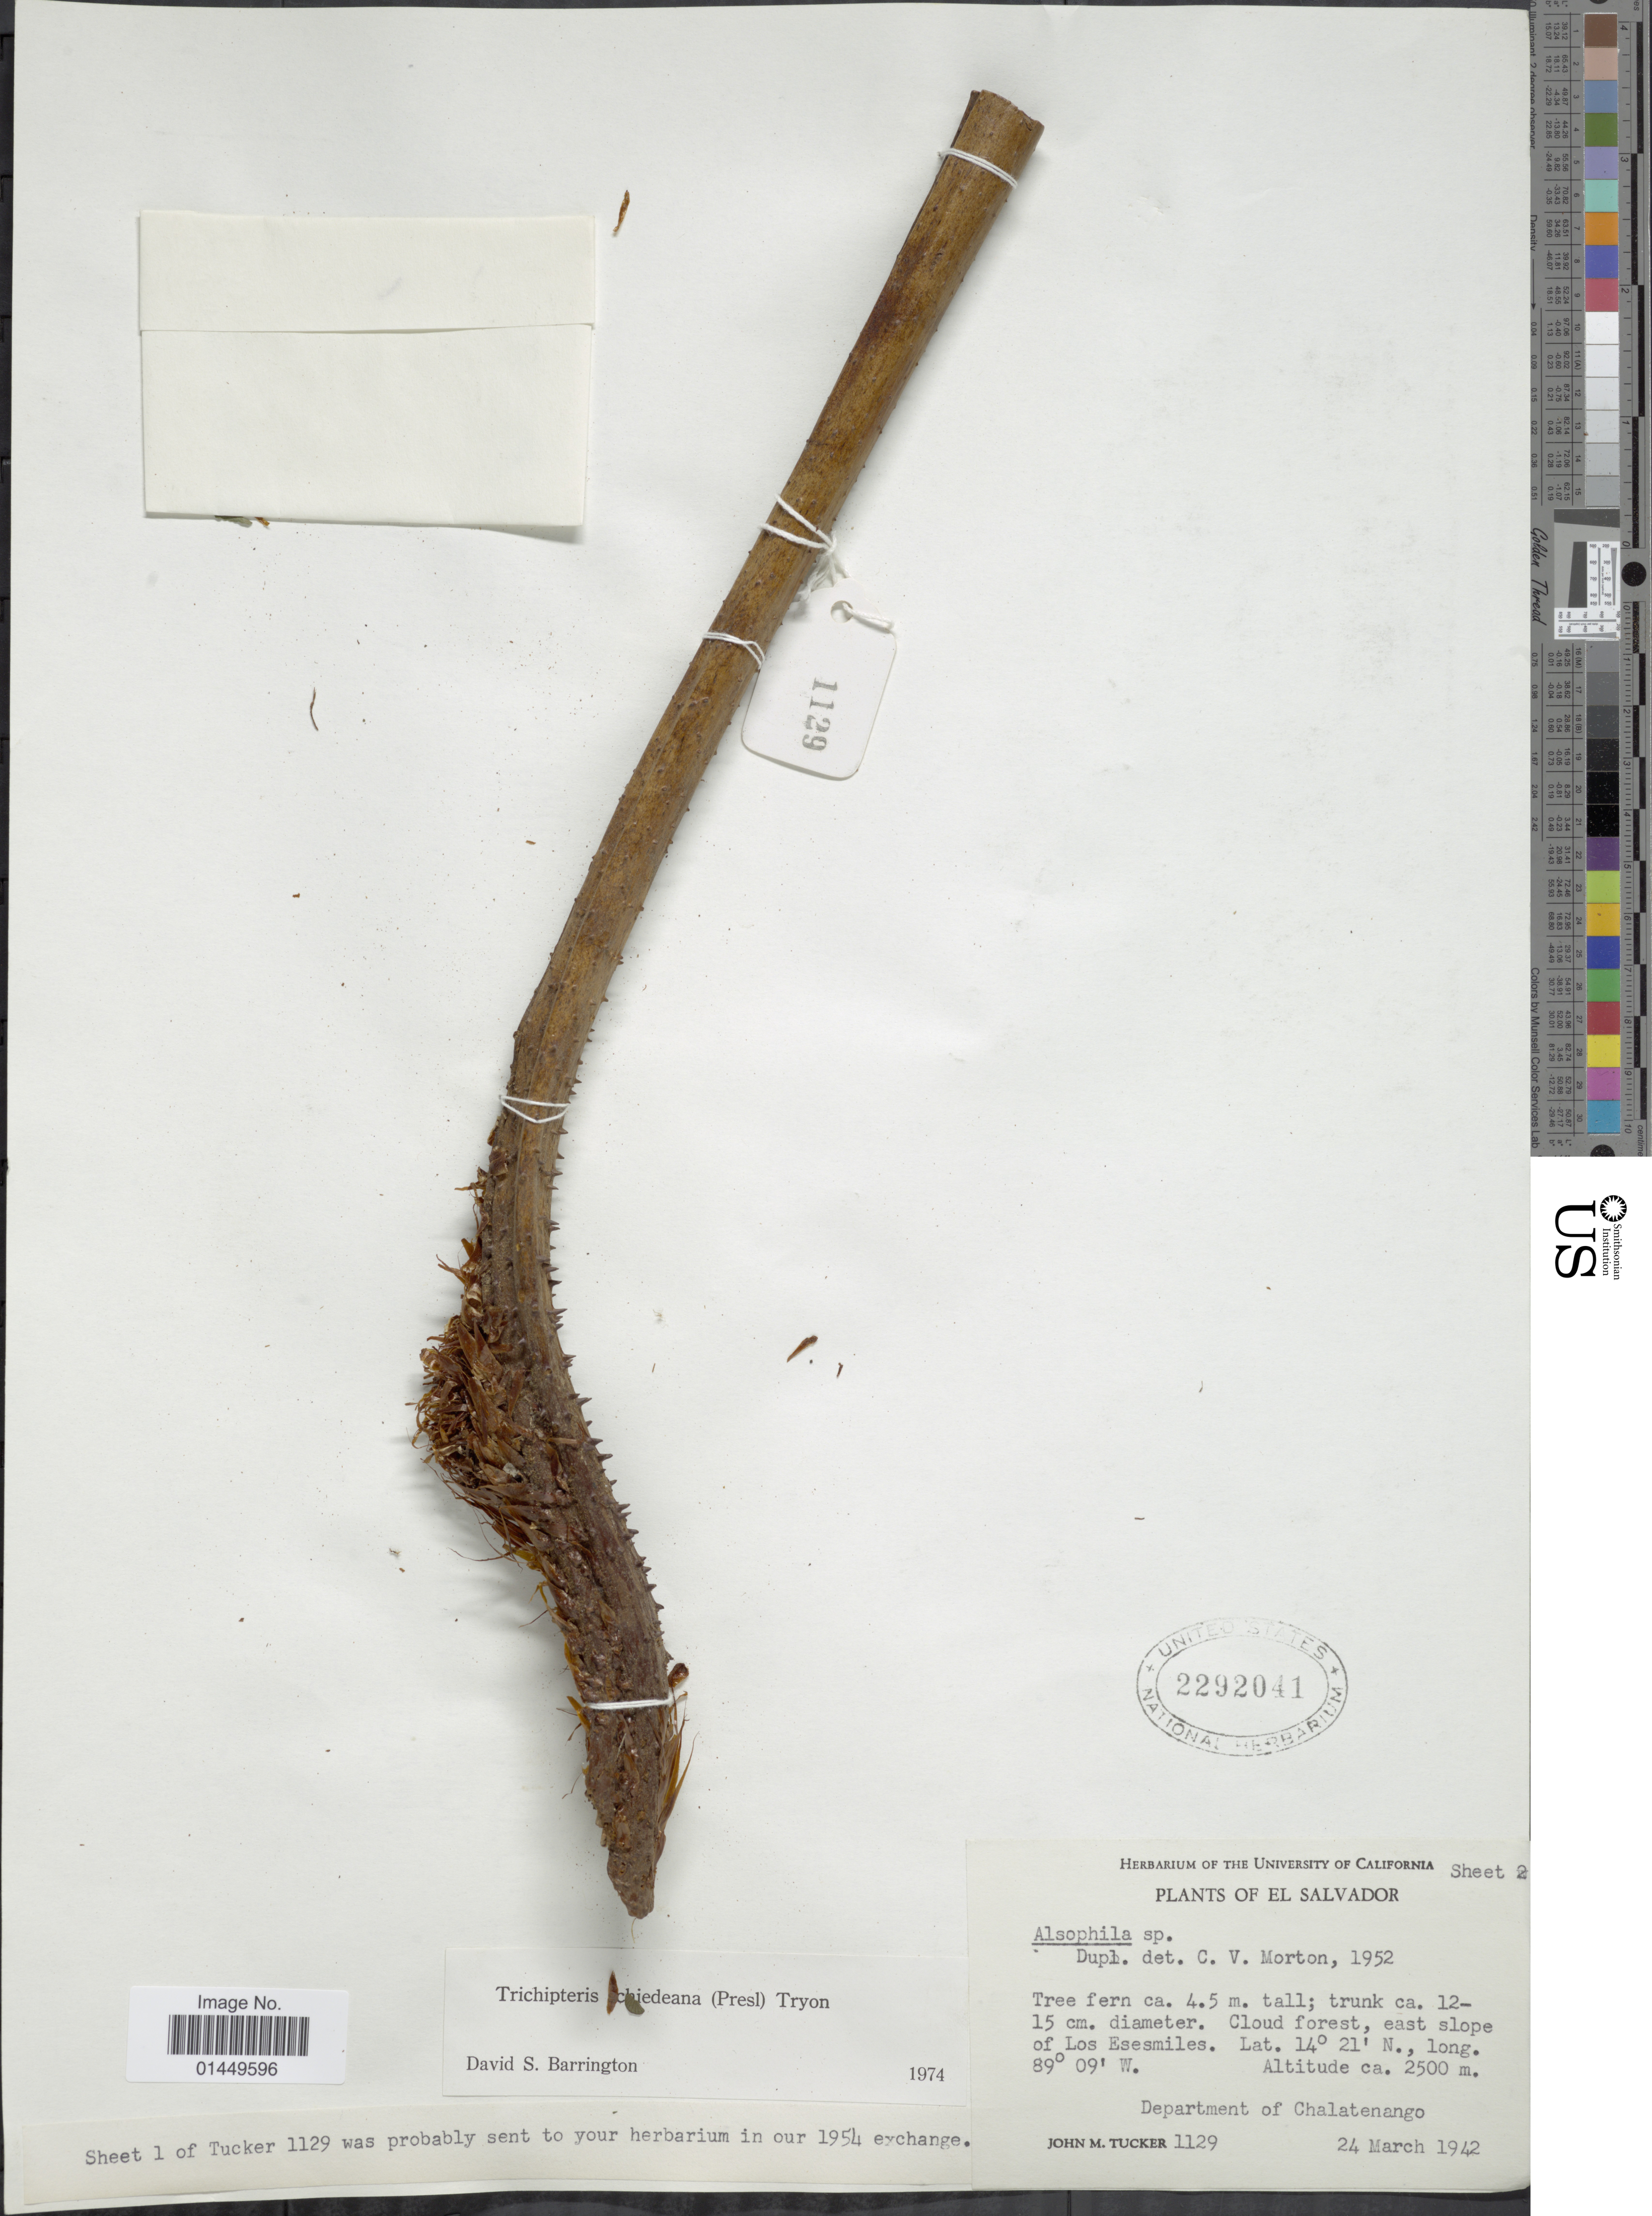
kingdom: Plantae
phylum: Tracheophyta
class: Polypodiopsida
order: Cyatheales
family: Cyatheaceae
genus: Cyathea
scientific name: Cyathea schiedeana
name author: (C. Presl) Domin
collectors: J. M. Tucker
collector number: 1129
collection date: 1942-03-24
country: El Salvador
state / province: Chalatenango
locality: Cloud forest, east slope of Los Esesmiles, Department of Chalatenango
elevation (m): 2500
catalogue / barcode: US 2292041